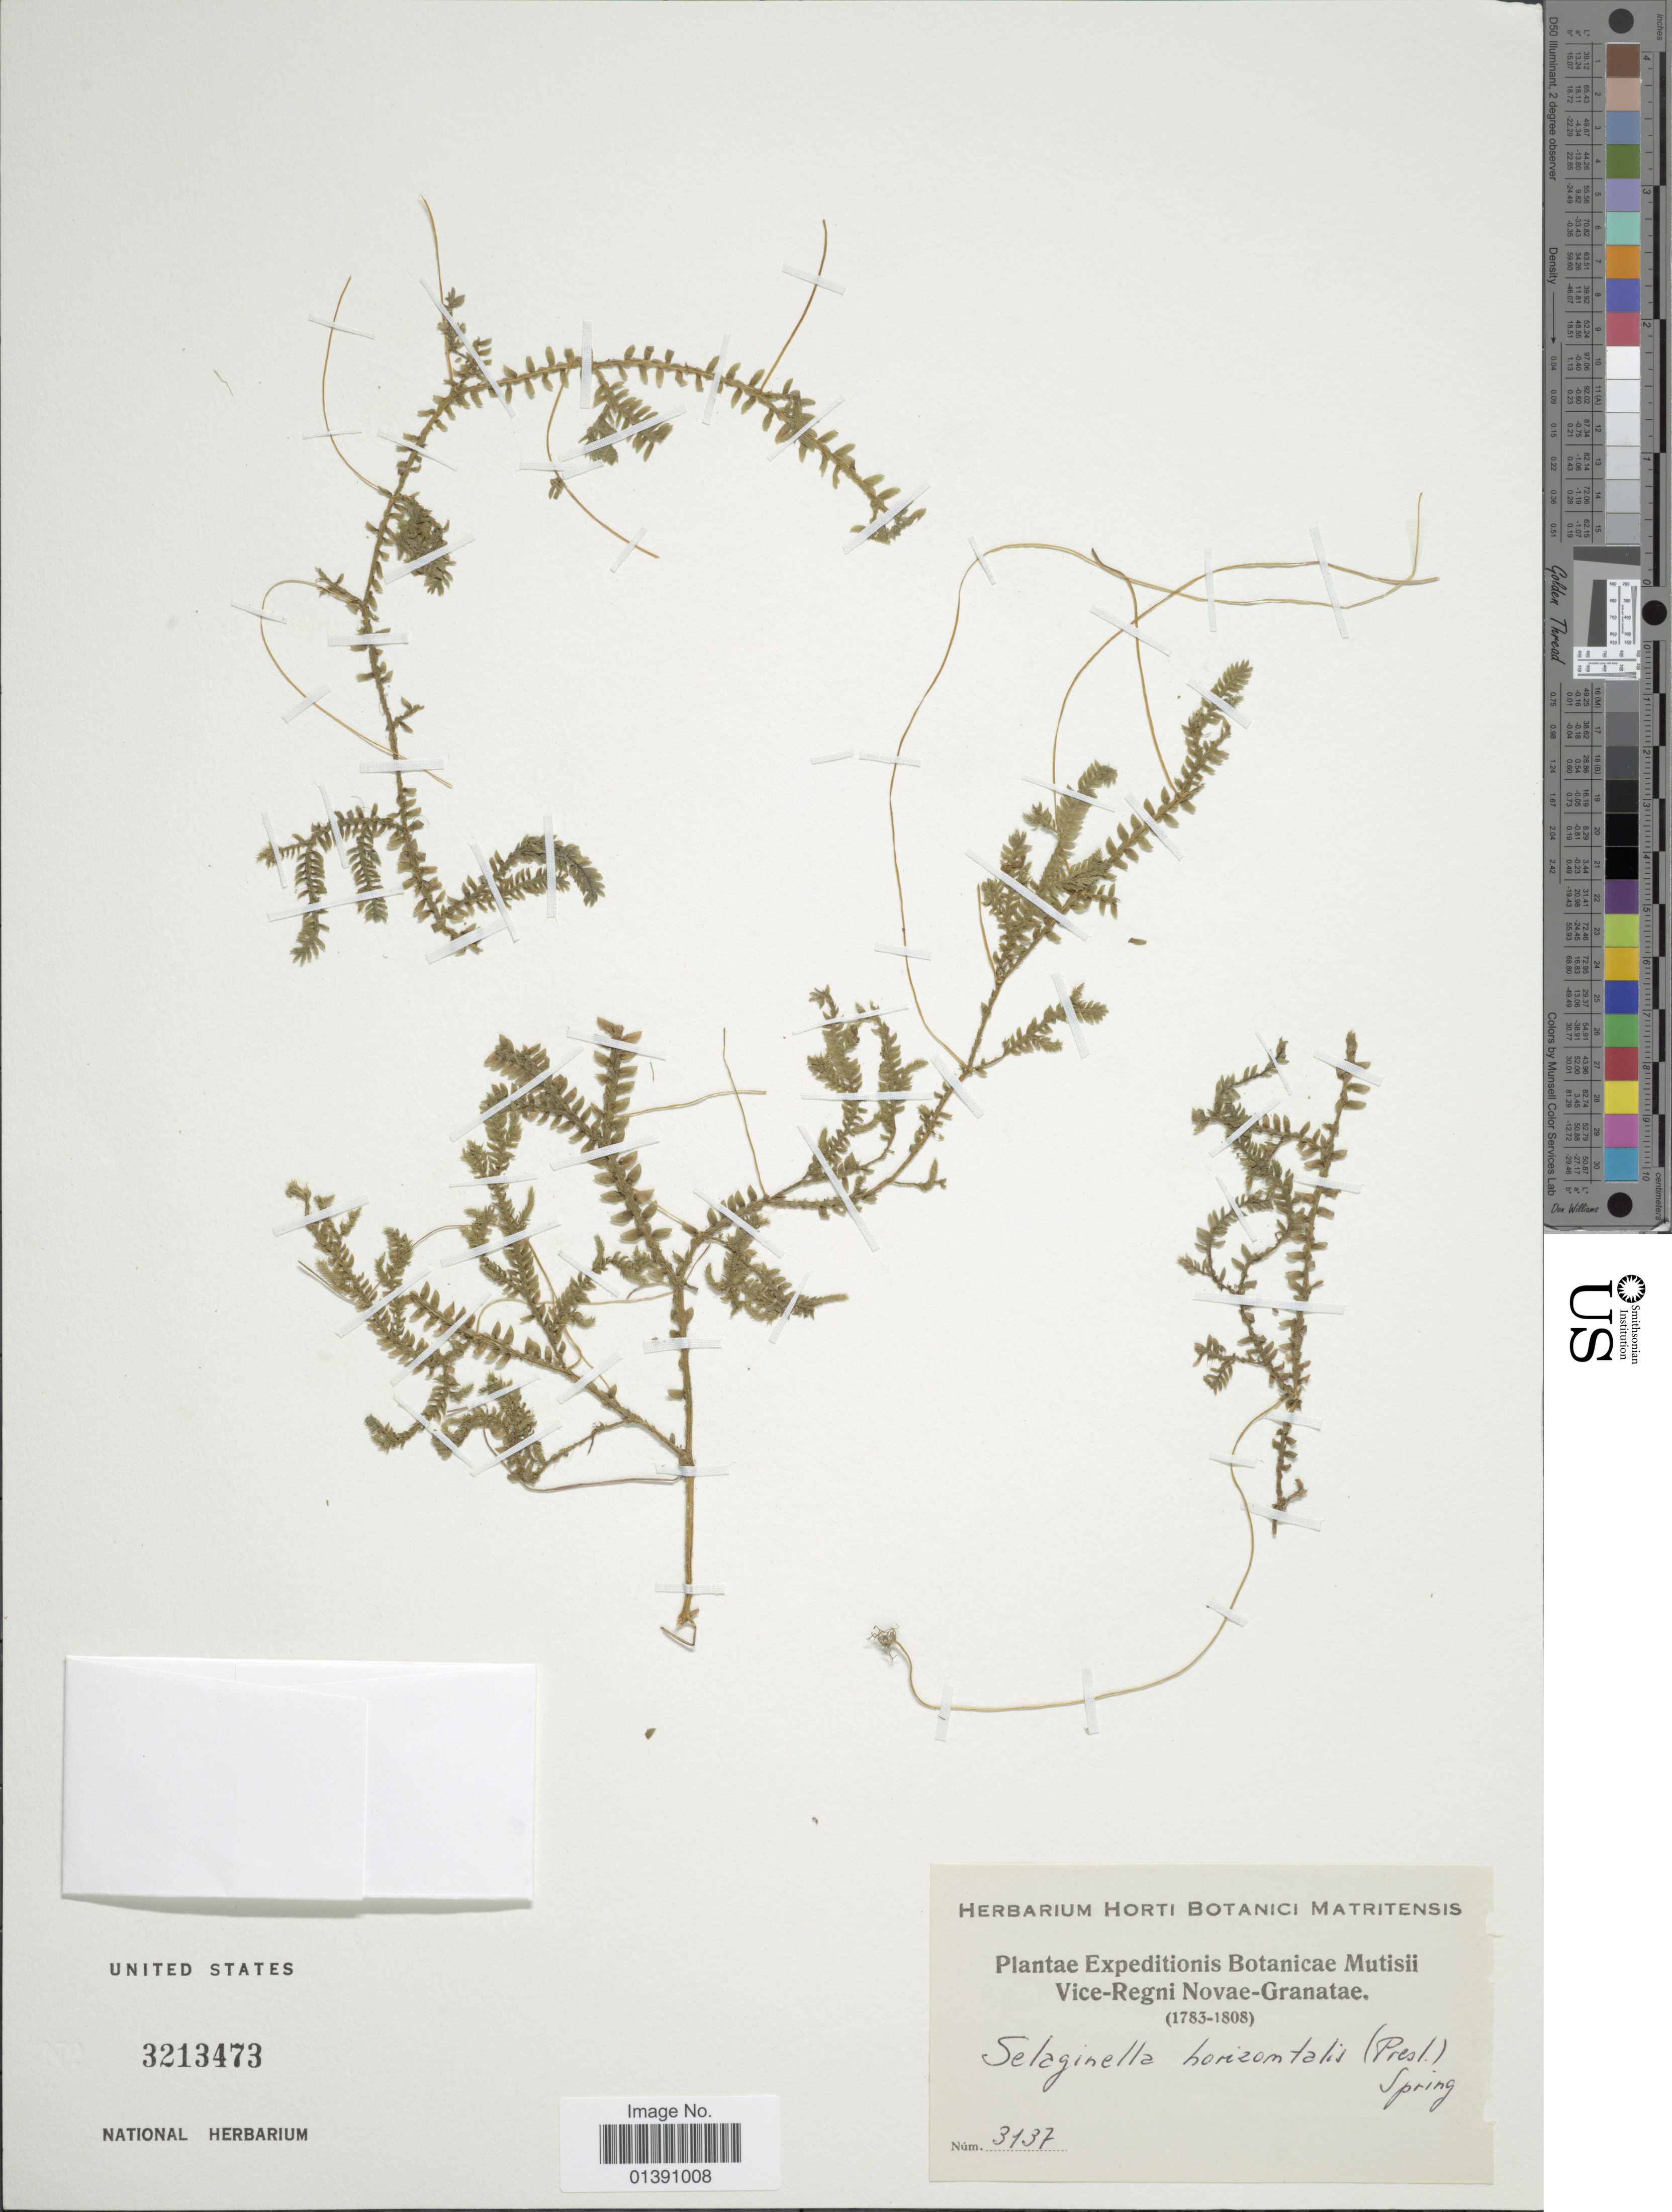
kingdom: Plantae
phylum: Tracheophyta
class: Lycopodiopsida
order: Selaginellales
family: Selaginellaceae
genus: Selaginella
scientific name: Selaginella horizontalis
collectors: Herbarium Horti Botanici Matritensis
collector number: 3137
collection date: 1783/1808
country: Colombia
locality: Vice-regni Novae-Granatae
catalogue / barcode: US 3213473